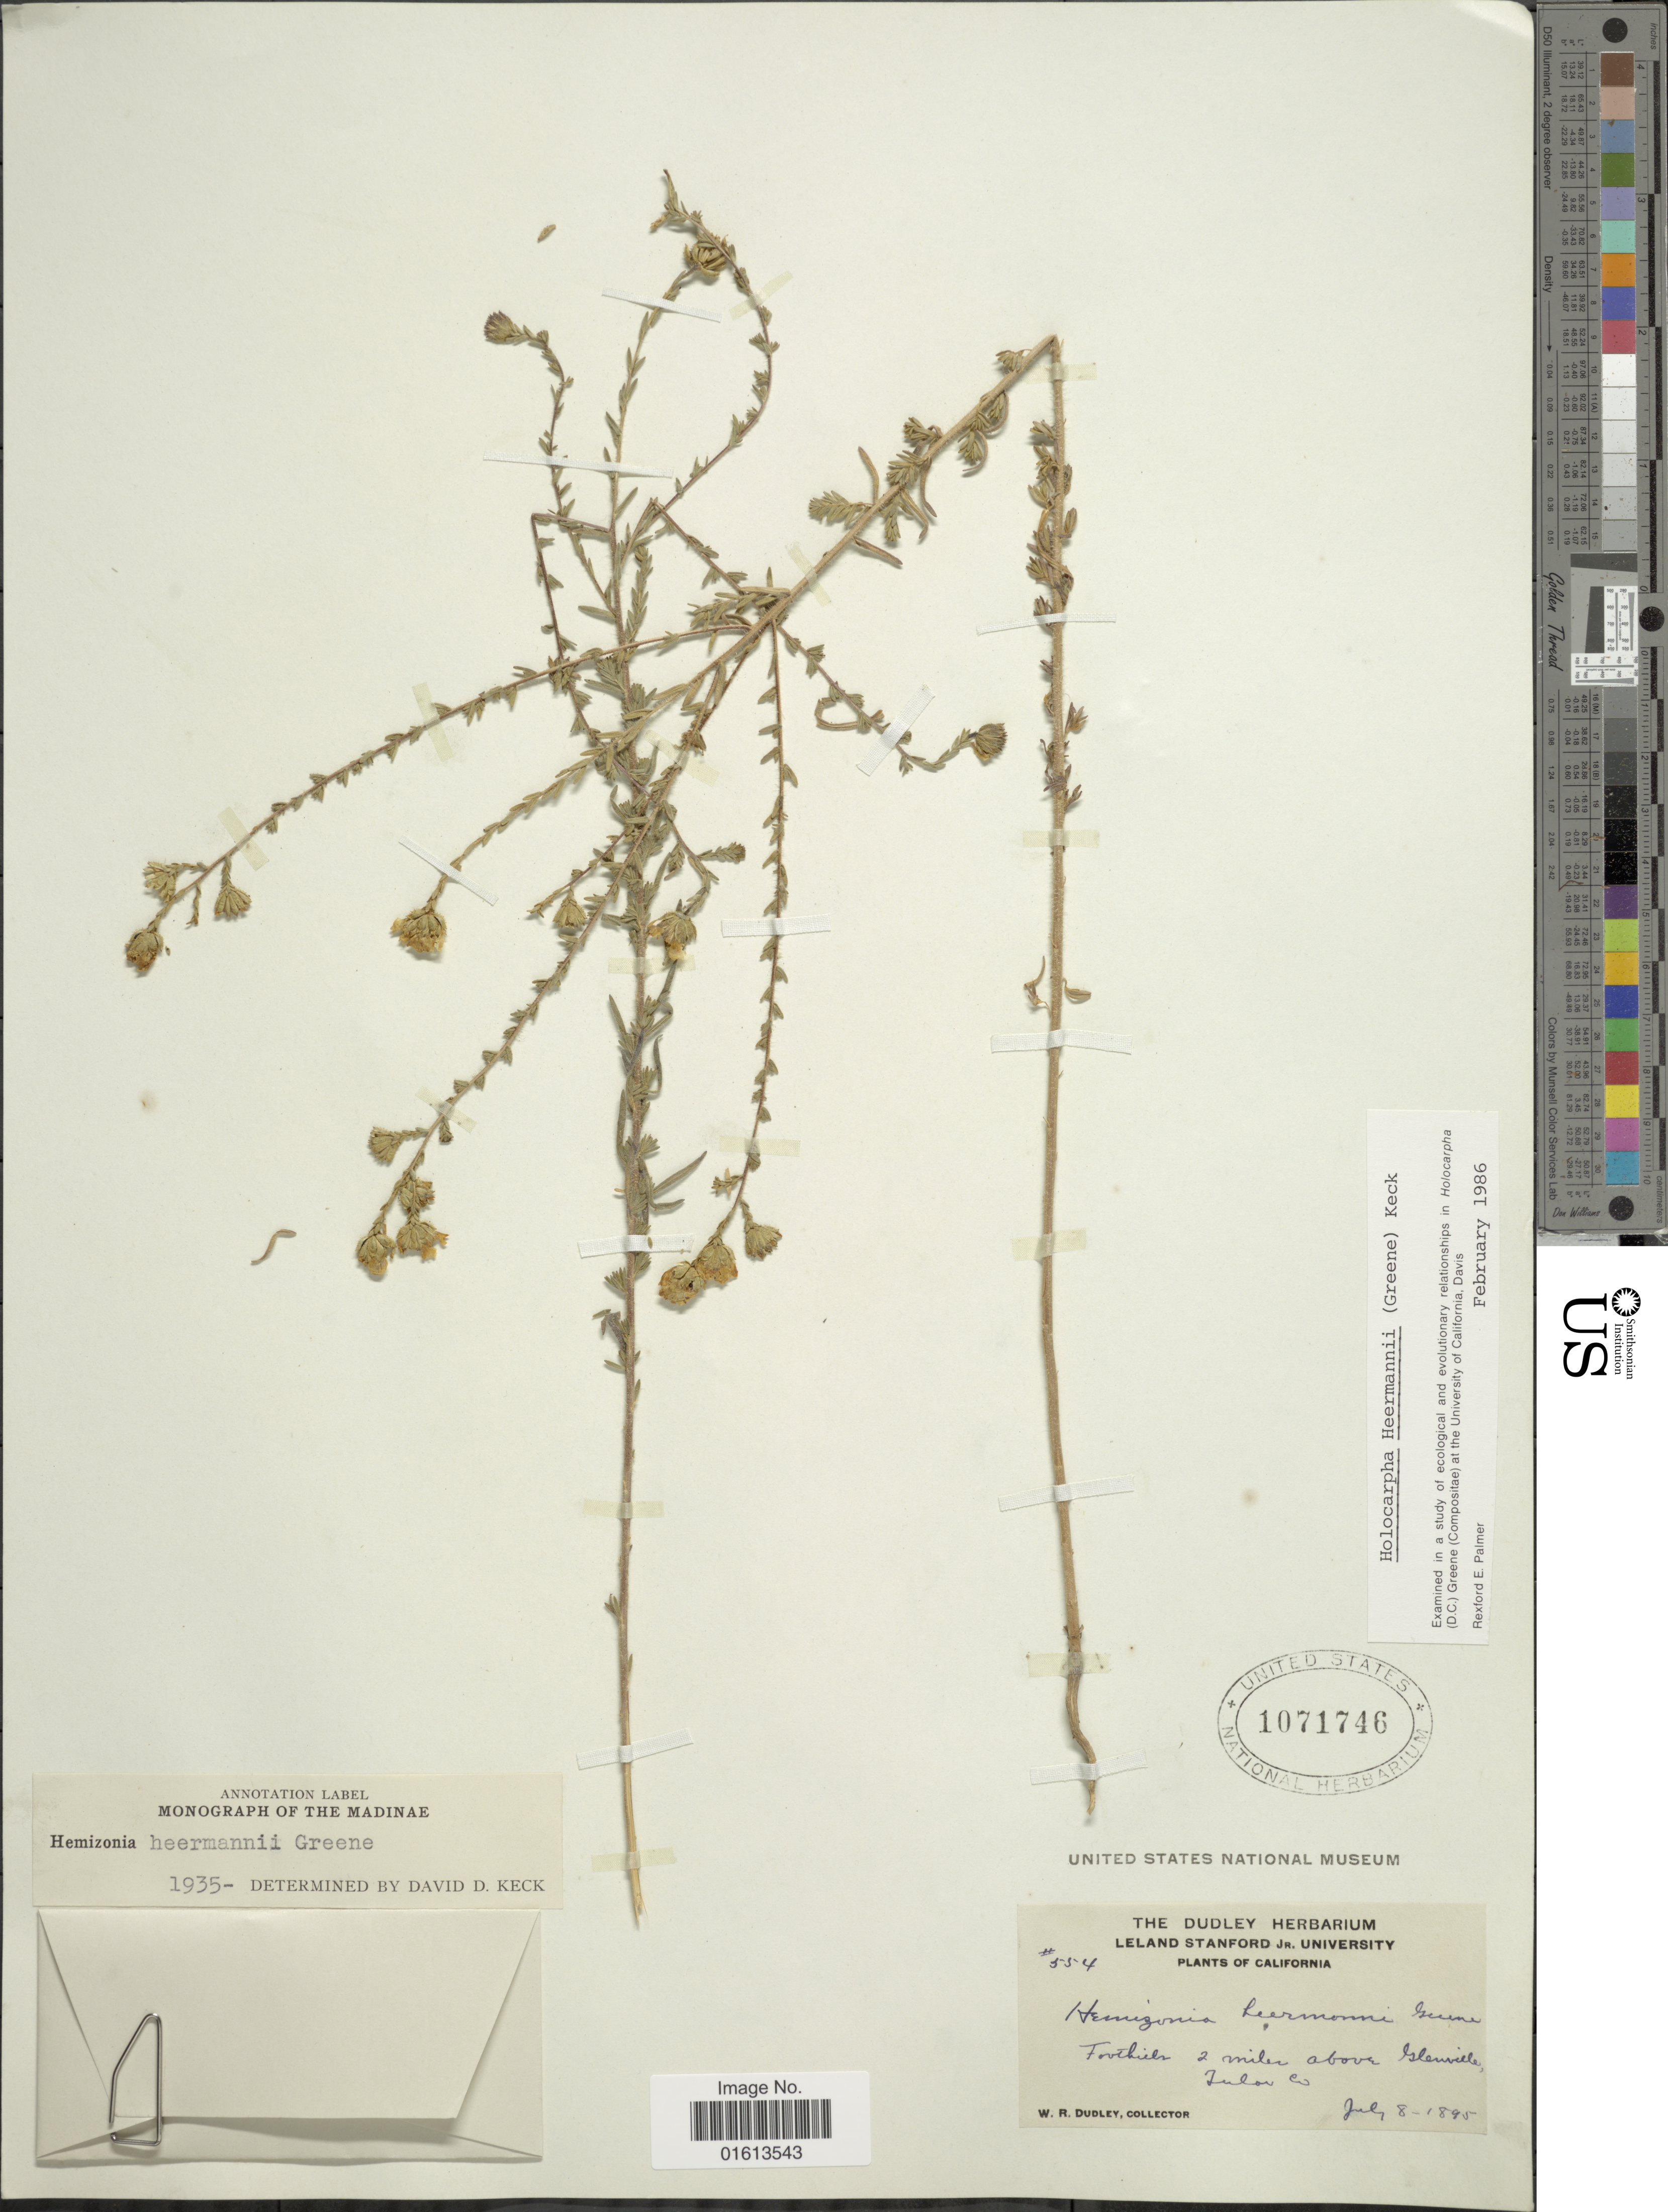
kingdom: Plantae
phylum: Tracheophyta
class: Magnoliopsida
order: Asterales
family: Asteraceae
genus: Holocarpha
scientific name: Holocarpha heermannii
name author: (Greene) D.D. Keck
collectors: W. Dudley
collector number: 554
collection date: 1895-07-08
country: United States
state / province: California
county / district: Tulare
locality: Foothills 2 miles above Glenville, Tulare Co.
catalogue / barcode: US 1071746